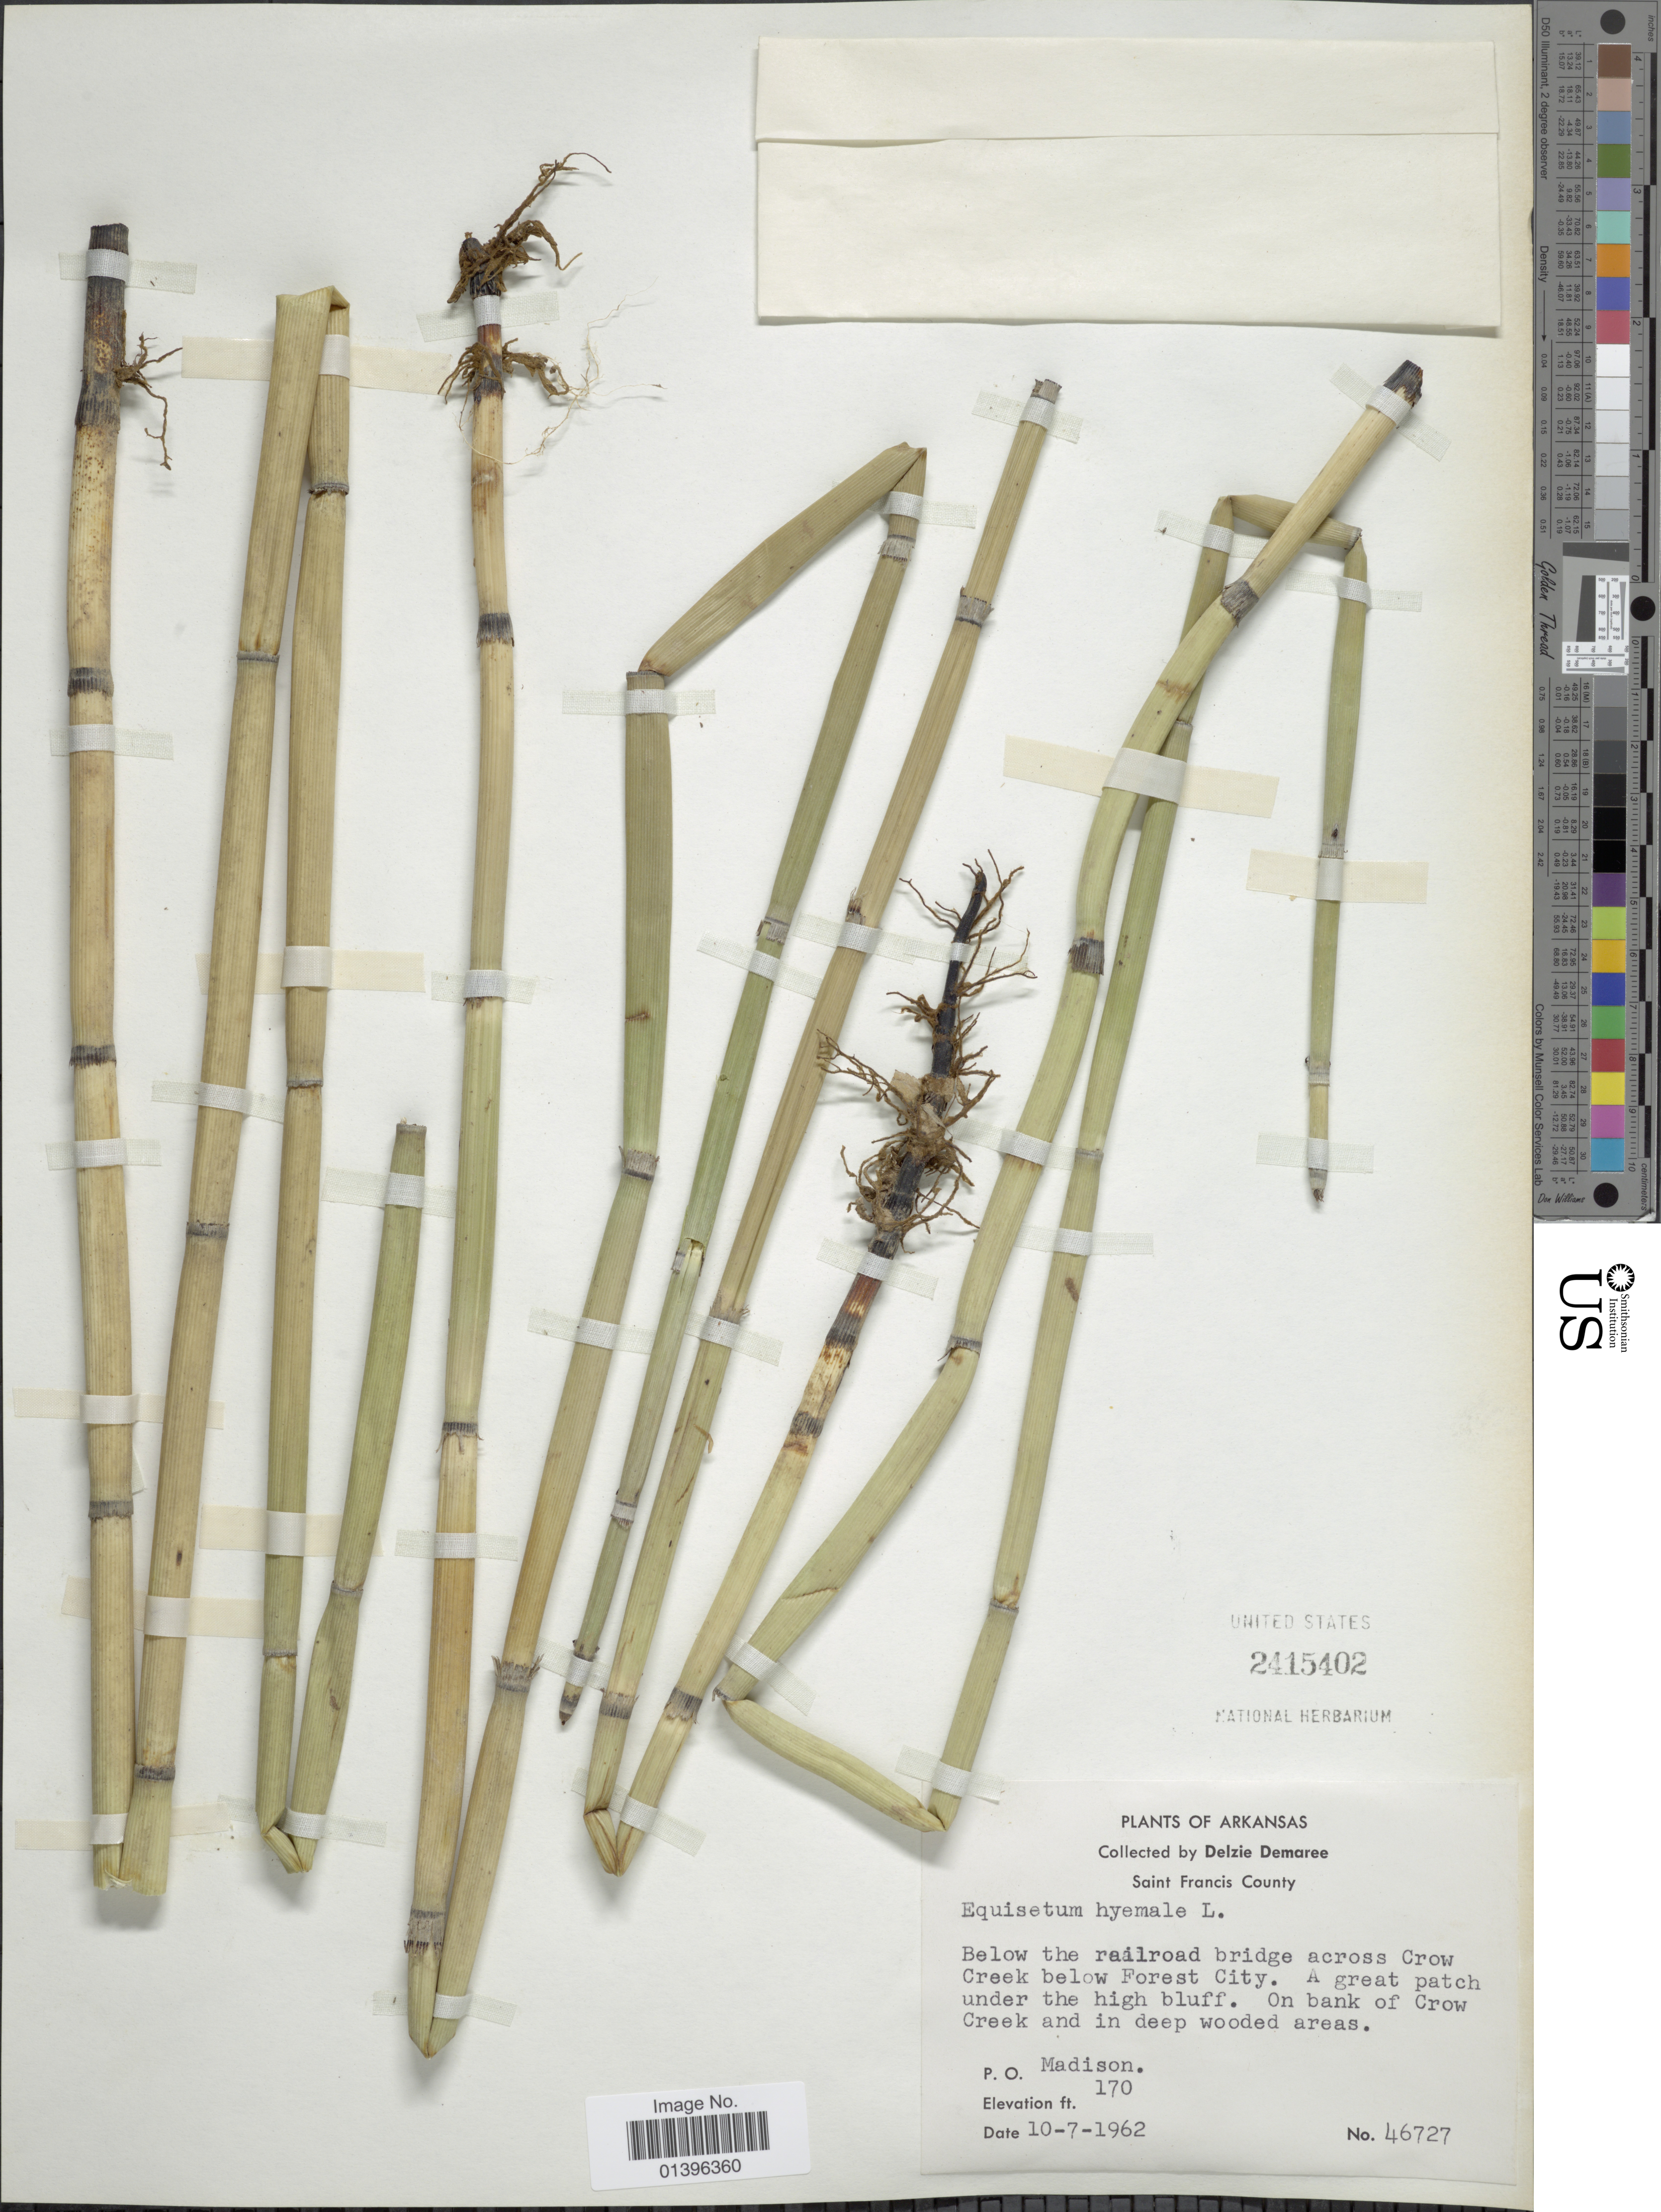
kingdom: Plantae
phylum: Tracheophyta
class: Polypodiopsida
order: Equisetales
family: Equisetaceae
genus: Equisetum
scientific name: Equisetum hyemale var. affine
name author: (Engelm.) A.A. Eaton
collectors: D. Demaree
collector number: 46727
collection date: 1962-07-10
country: United States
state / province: Arkansas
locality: Saint Francis County. Below the railroad bridge across Crow Creek below Forest City. On bank of Crow Creek and in deep wooded areas. P.O. Madison.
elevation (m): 52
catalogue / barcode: US 2415402